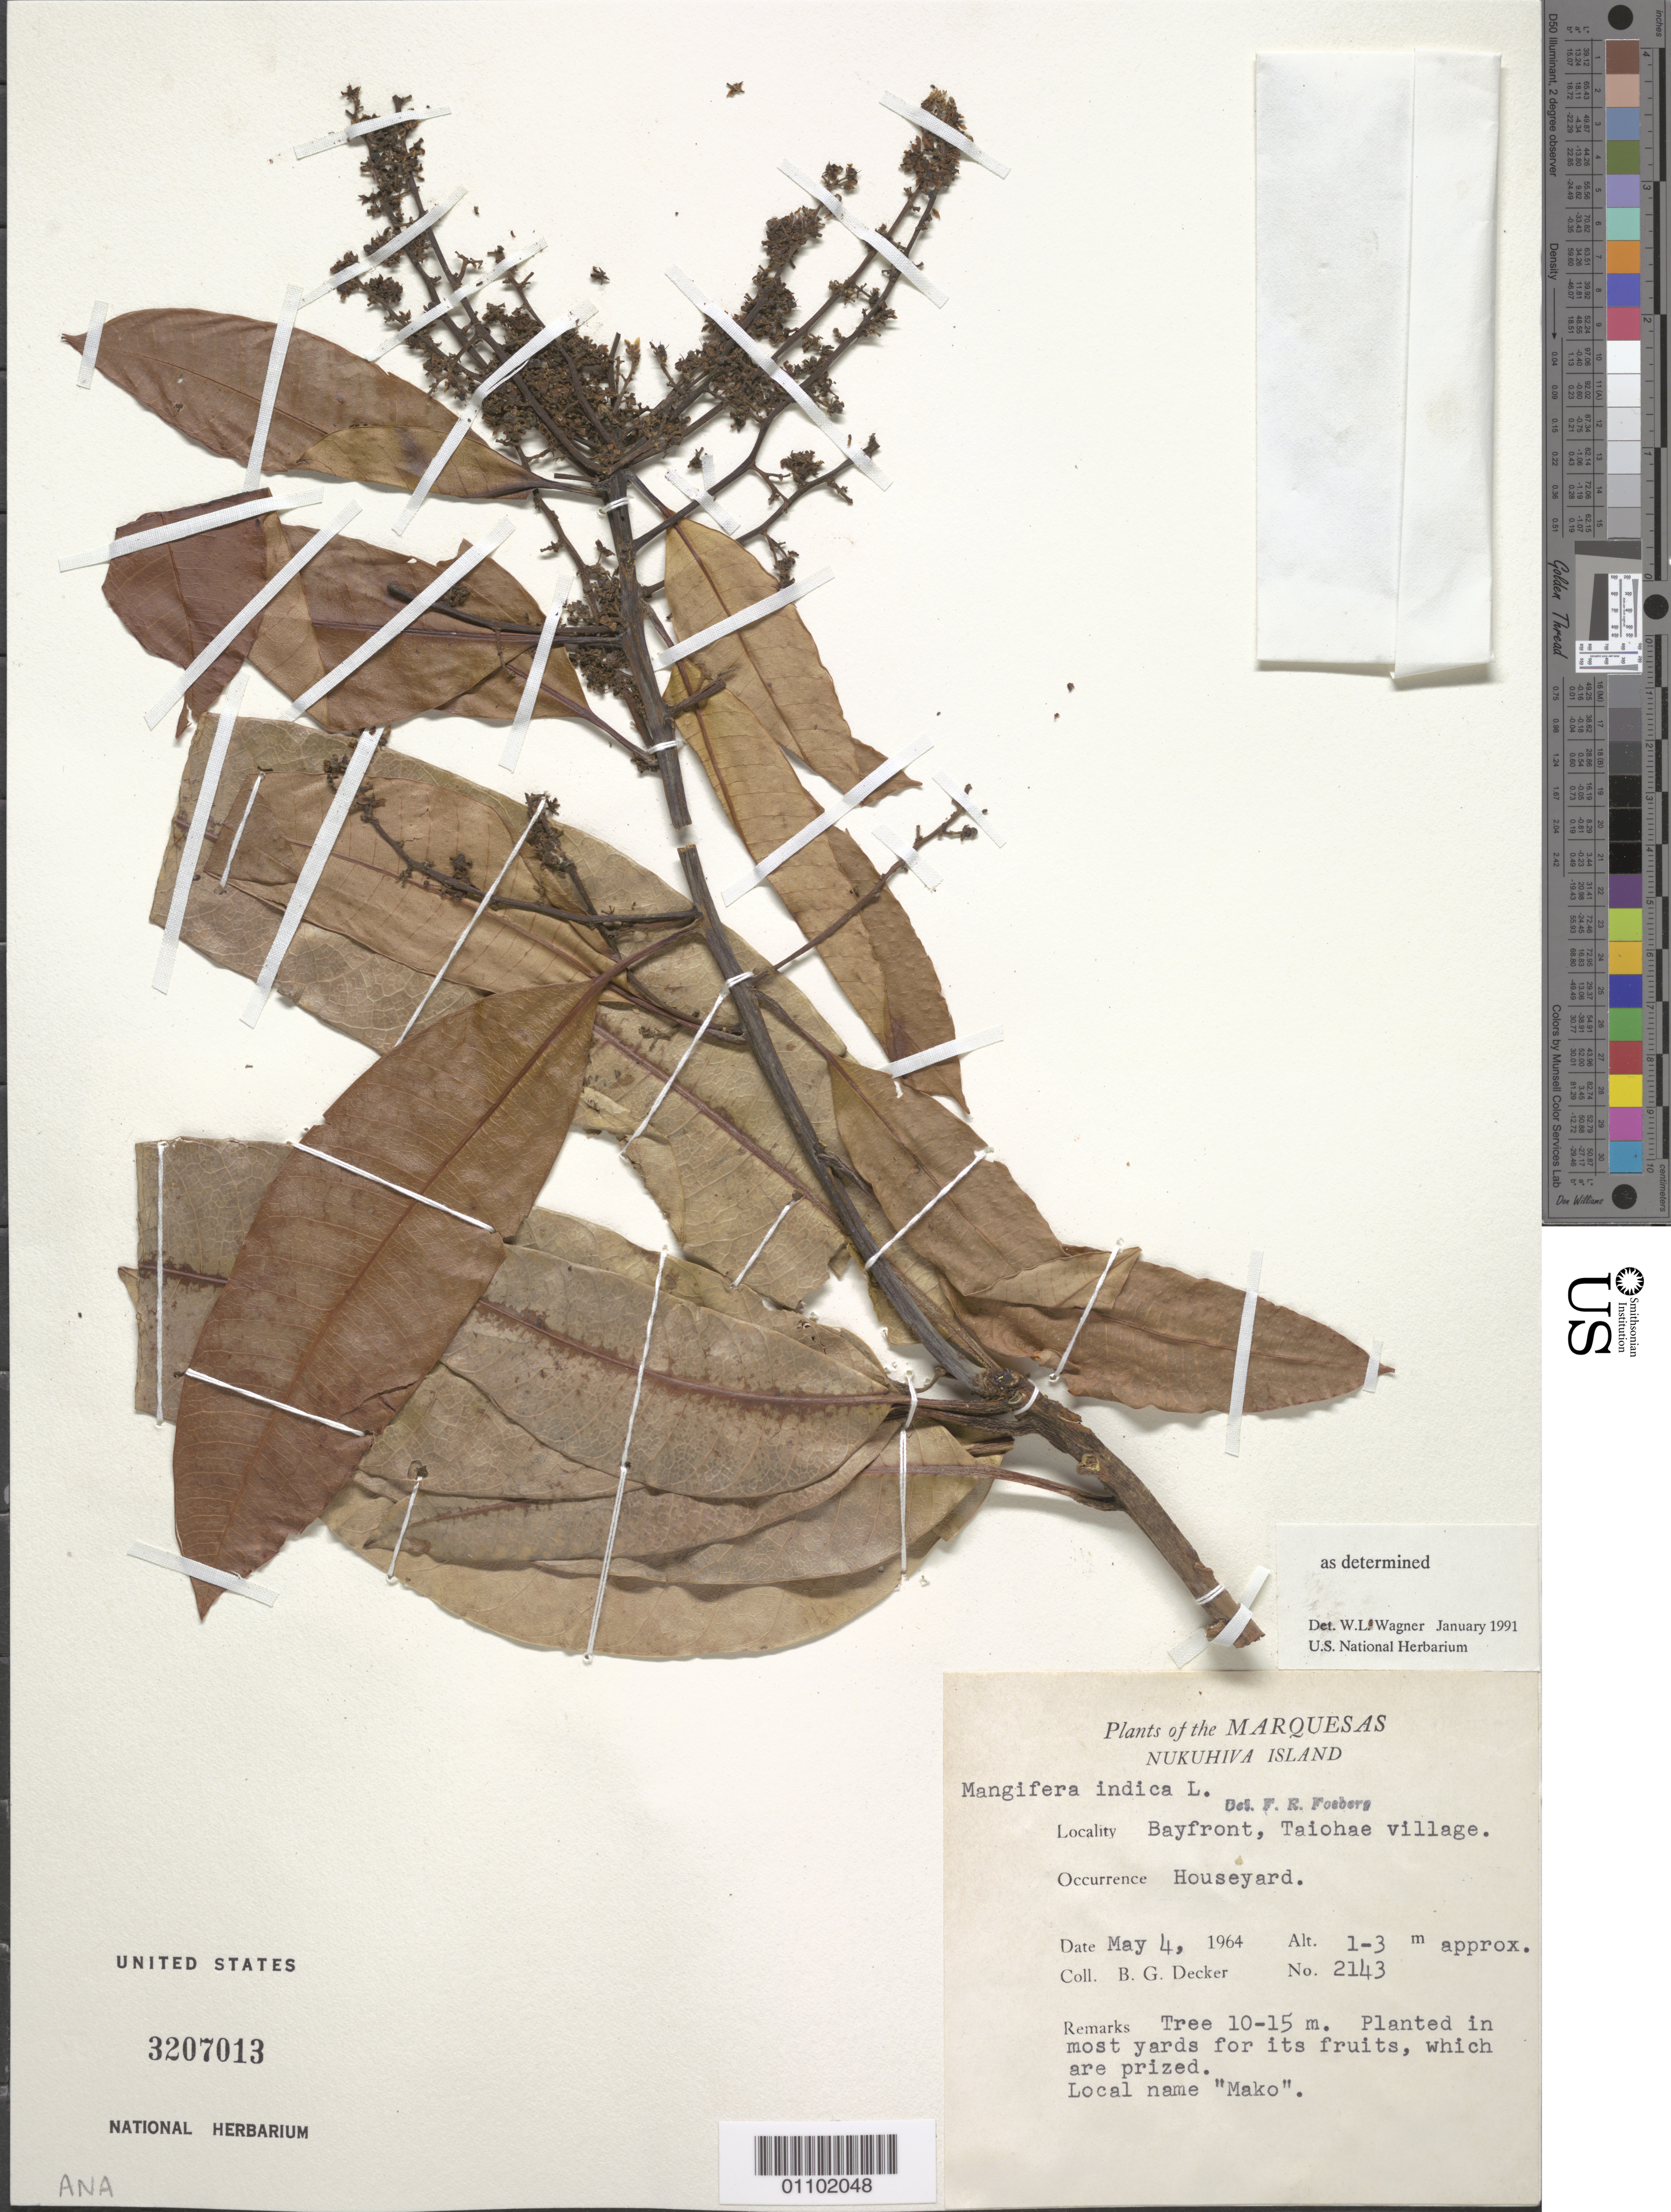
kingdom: Plantae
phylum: Tracheophyta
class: Magnoliopsida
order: Sapindales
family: Anacardiaceae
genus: Mangifera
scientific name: Mangifera indica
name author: L.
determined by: Wagner, W. L., (BOT), Smithsonian Institution - National Museum of Natural History (UNITED STATES)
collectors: B. G. Decker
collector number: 2143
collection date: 1964-05-04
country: French Polynesia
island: Nuku Hiva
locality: Taiohae village, bayfront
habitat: Houseyard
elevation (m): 1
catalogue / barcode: US 3207013